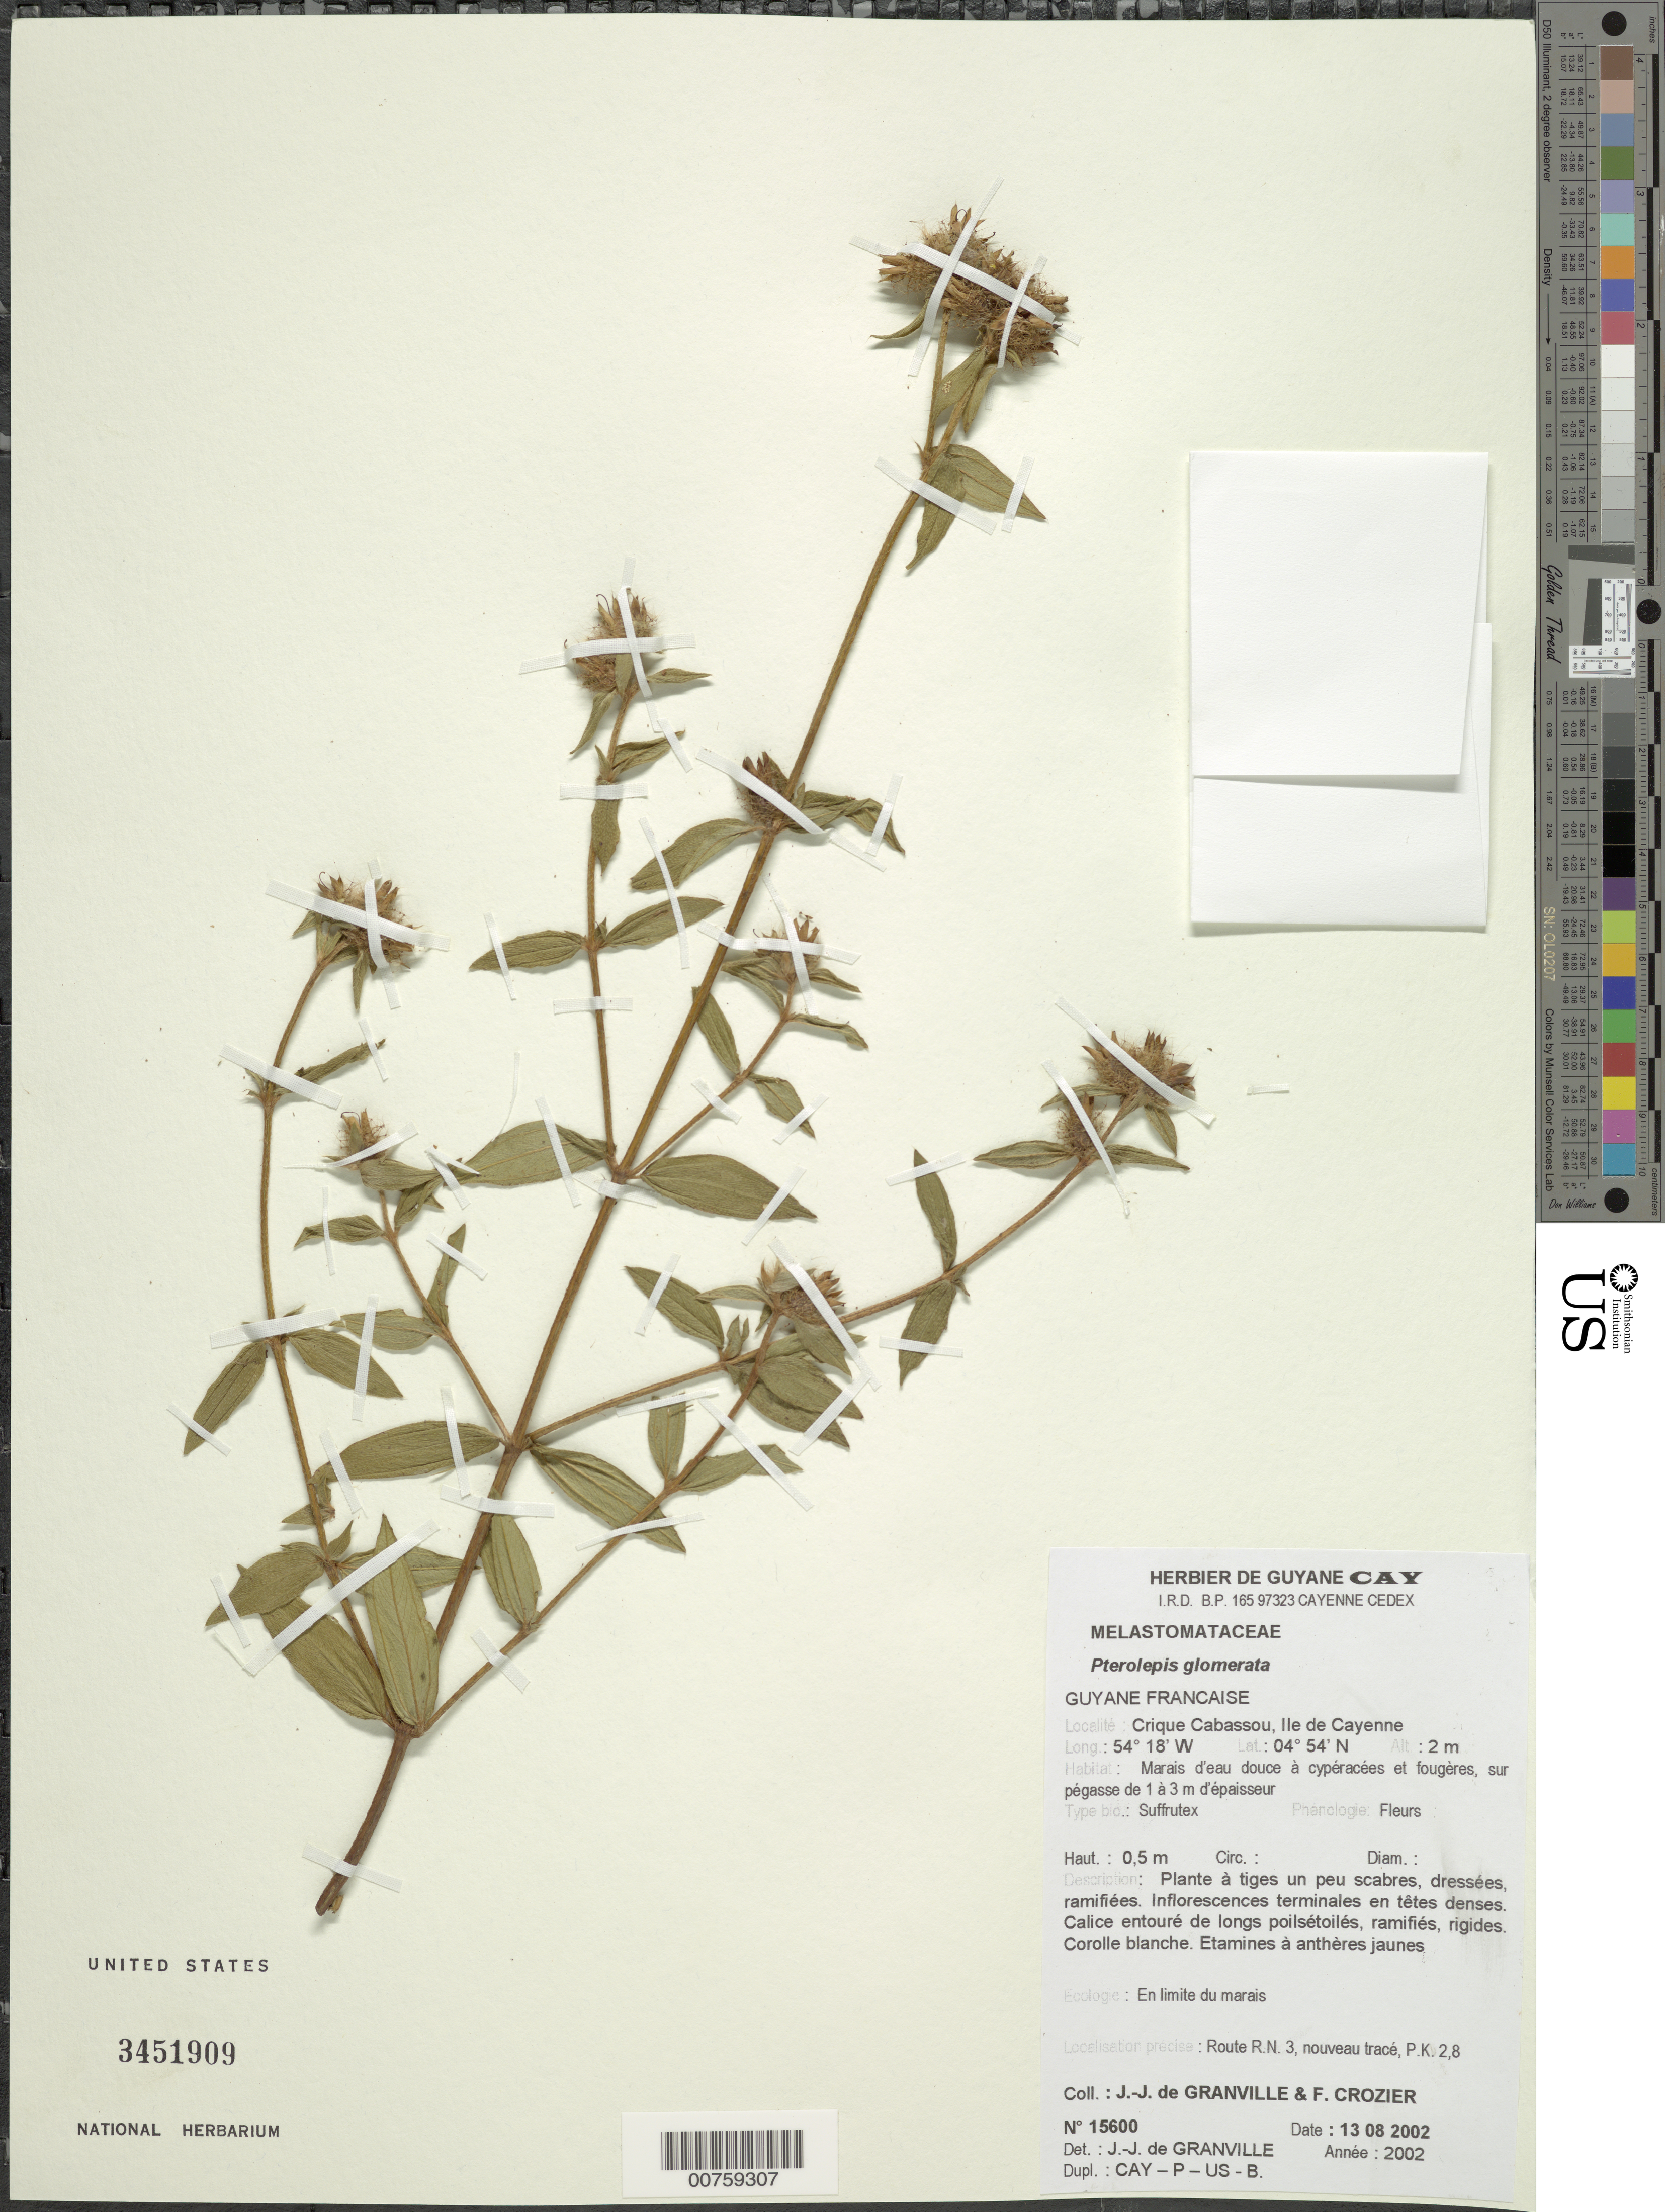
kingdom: Plantae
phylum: Tracheophyta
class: Magnoliopsida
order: Myrtales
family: Melastomataceae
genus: Pterolepis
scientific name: Pterolepis glomerata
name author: (Rottb.) Miq.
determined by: Granville, J. J. de, (CAY), Institut de Recherche pour le Developpement (IRD) (FRENCH GUIANA)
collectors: J.-J. de Granville & F. Crozier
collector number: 15600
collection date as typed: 13-Aug-02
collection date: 2002-08-13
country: French Guiana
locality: Crique Cabassou, Ile de Cayenne, Route R.N. 3, nouveau trace, PK 2.8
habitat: Marais d'eau douce a cyperacees et fougeres, sur pegasse de 1-3 m d'epaisseur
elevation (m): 2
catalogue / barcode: US 3451909